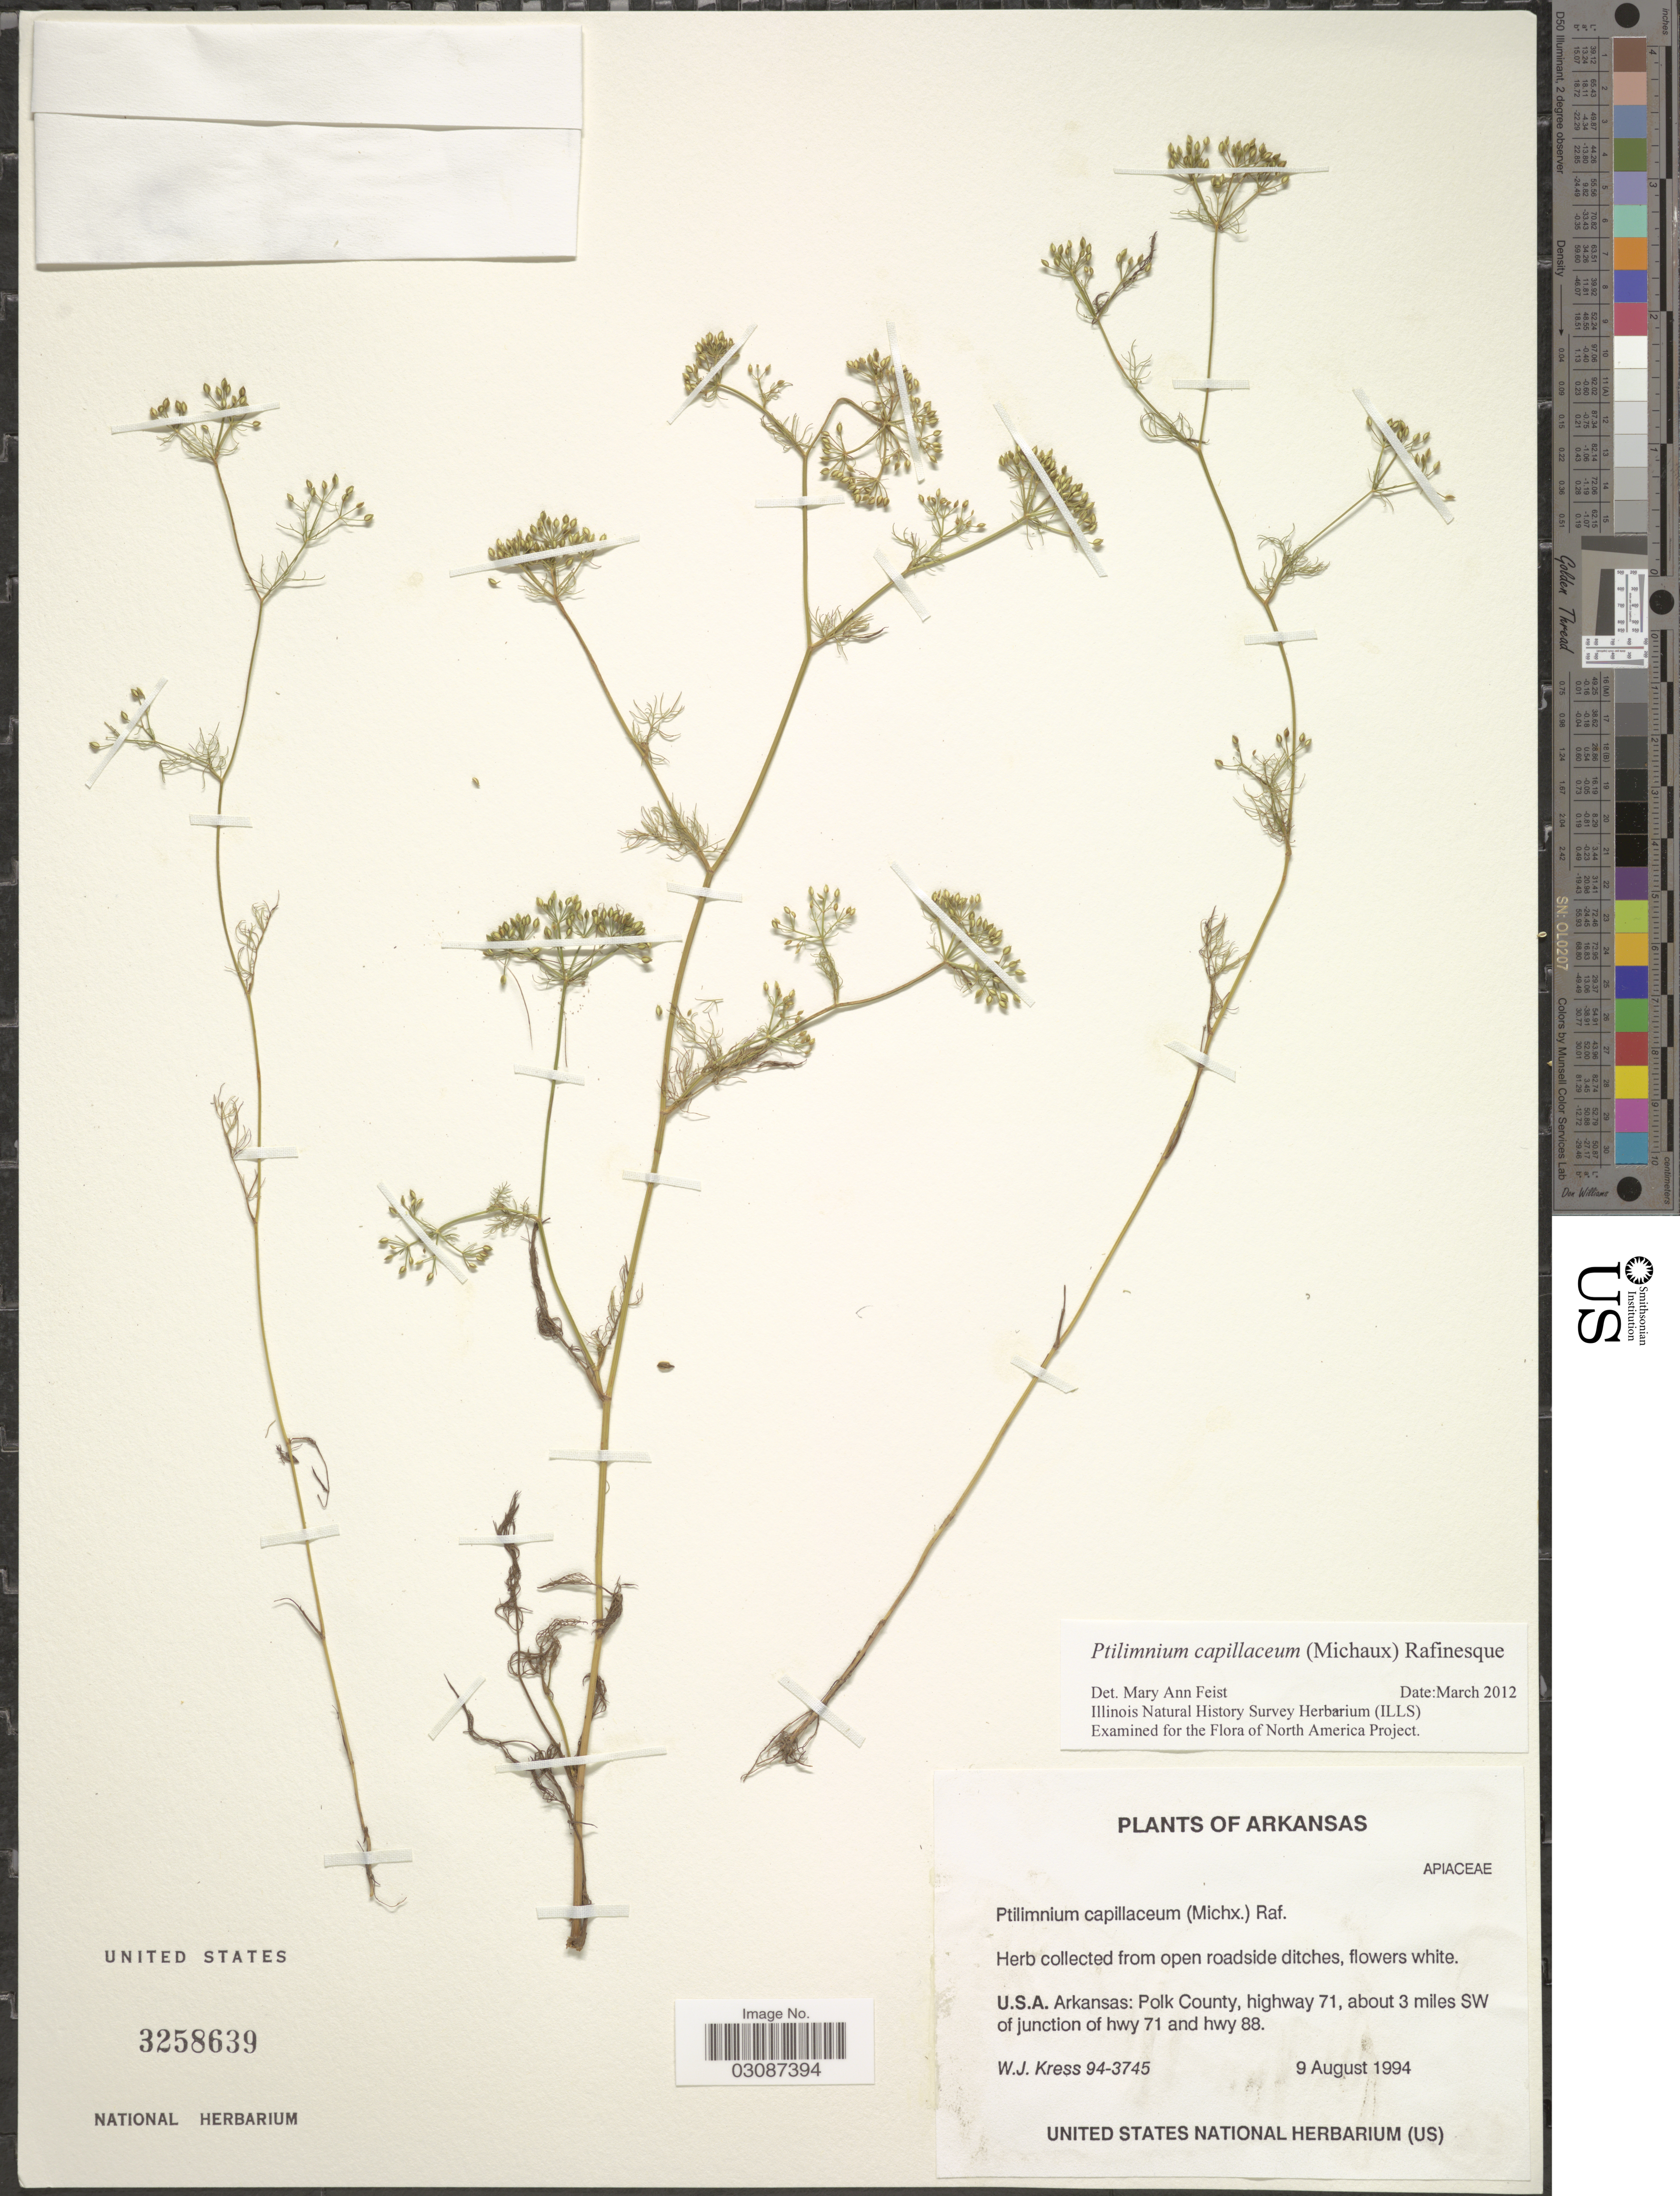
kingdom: Plantae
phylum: Tracheophyta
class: Magnoliopsida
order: Apiales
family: Apiaceae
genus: Ptilimnium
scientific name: Ptilimnium capillaceum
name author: (Michx.) Raf.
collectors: W. J. Kress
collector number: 94-3745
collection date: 1994-08-09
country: United States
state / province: Arkansas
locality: Polk County, highway 71, about 3 miles SW of junction of hwy 71 and hwy 88.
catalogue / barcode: US 3258639